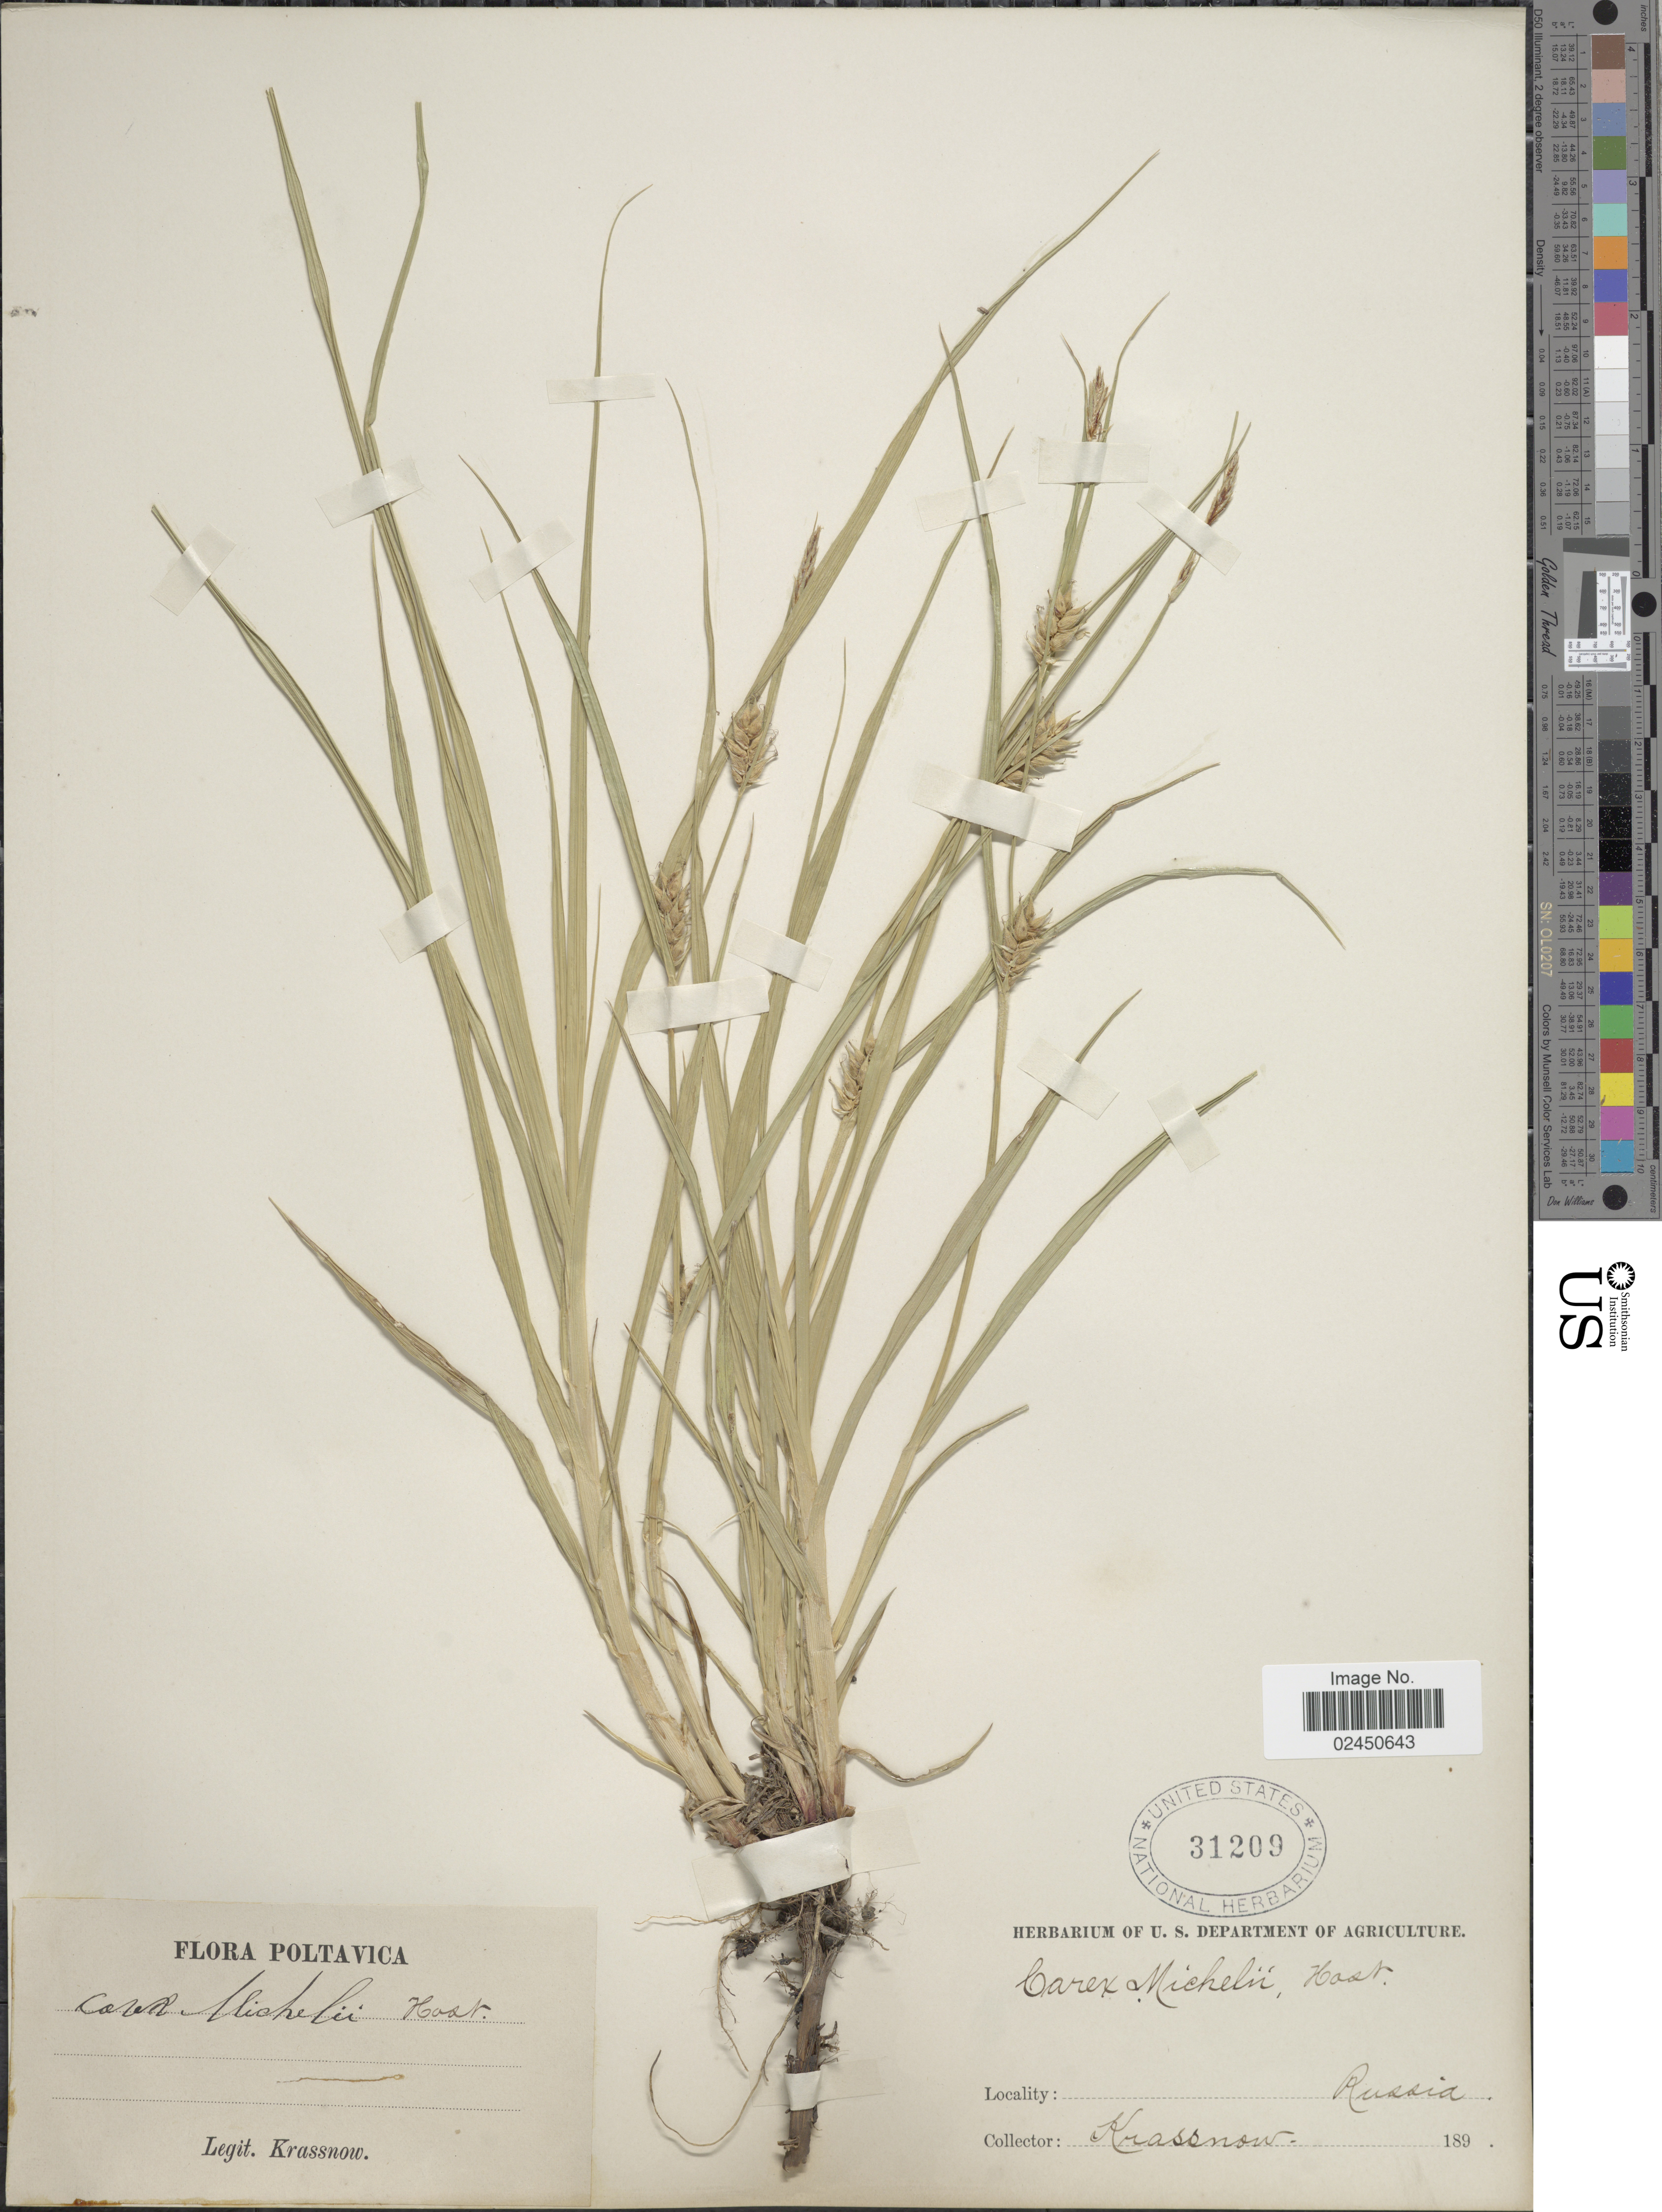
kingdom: Plantae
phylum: Tracheophyta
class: Liliopsida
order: Poales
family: Cyperaceae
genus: Carex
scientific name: Carex michelii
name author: Host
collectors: -. Krassnow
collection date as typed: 189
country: Ukraine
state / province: Poltava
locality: Russia. Poltavica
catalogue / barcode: US 31209